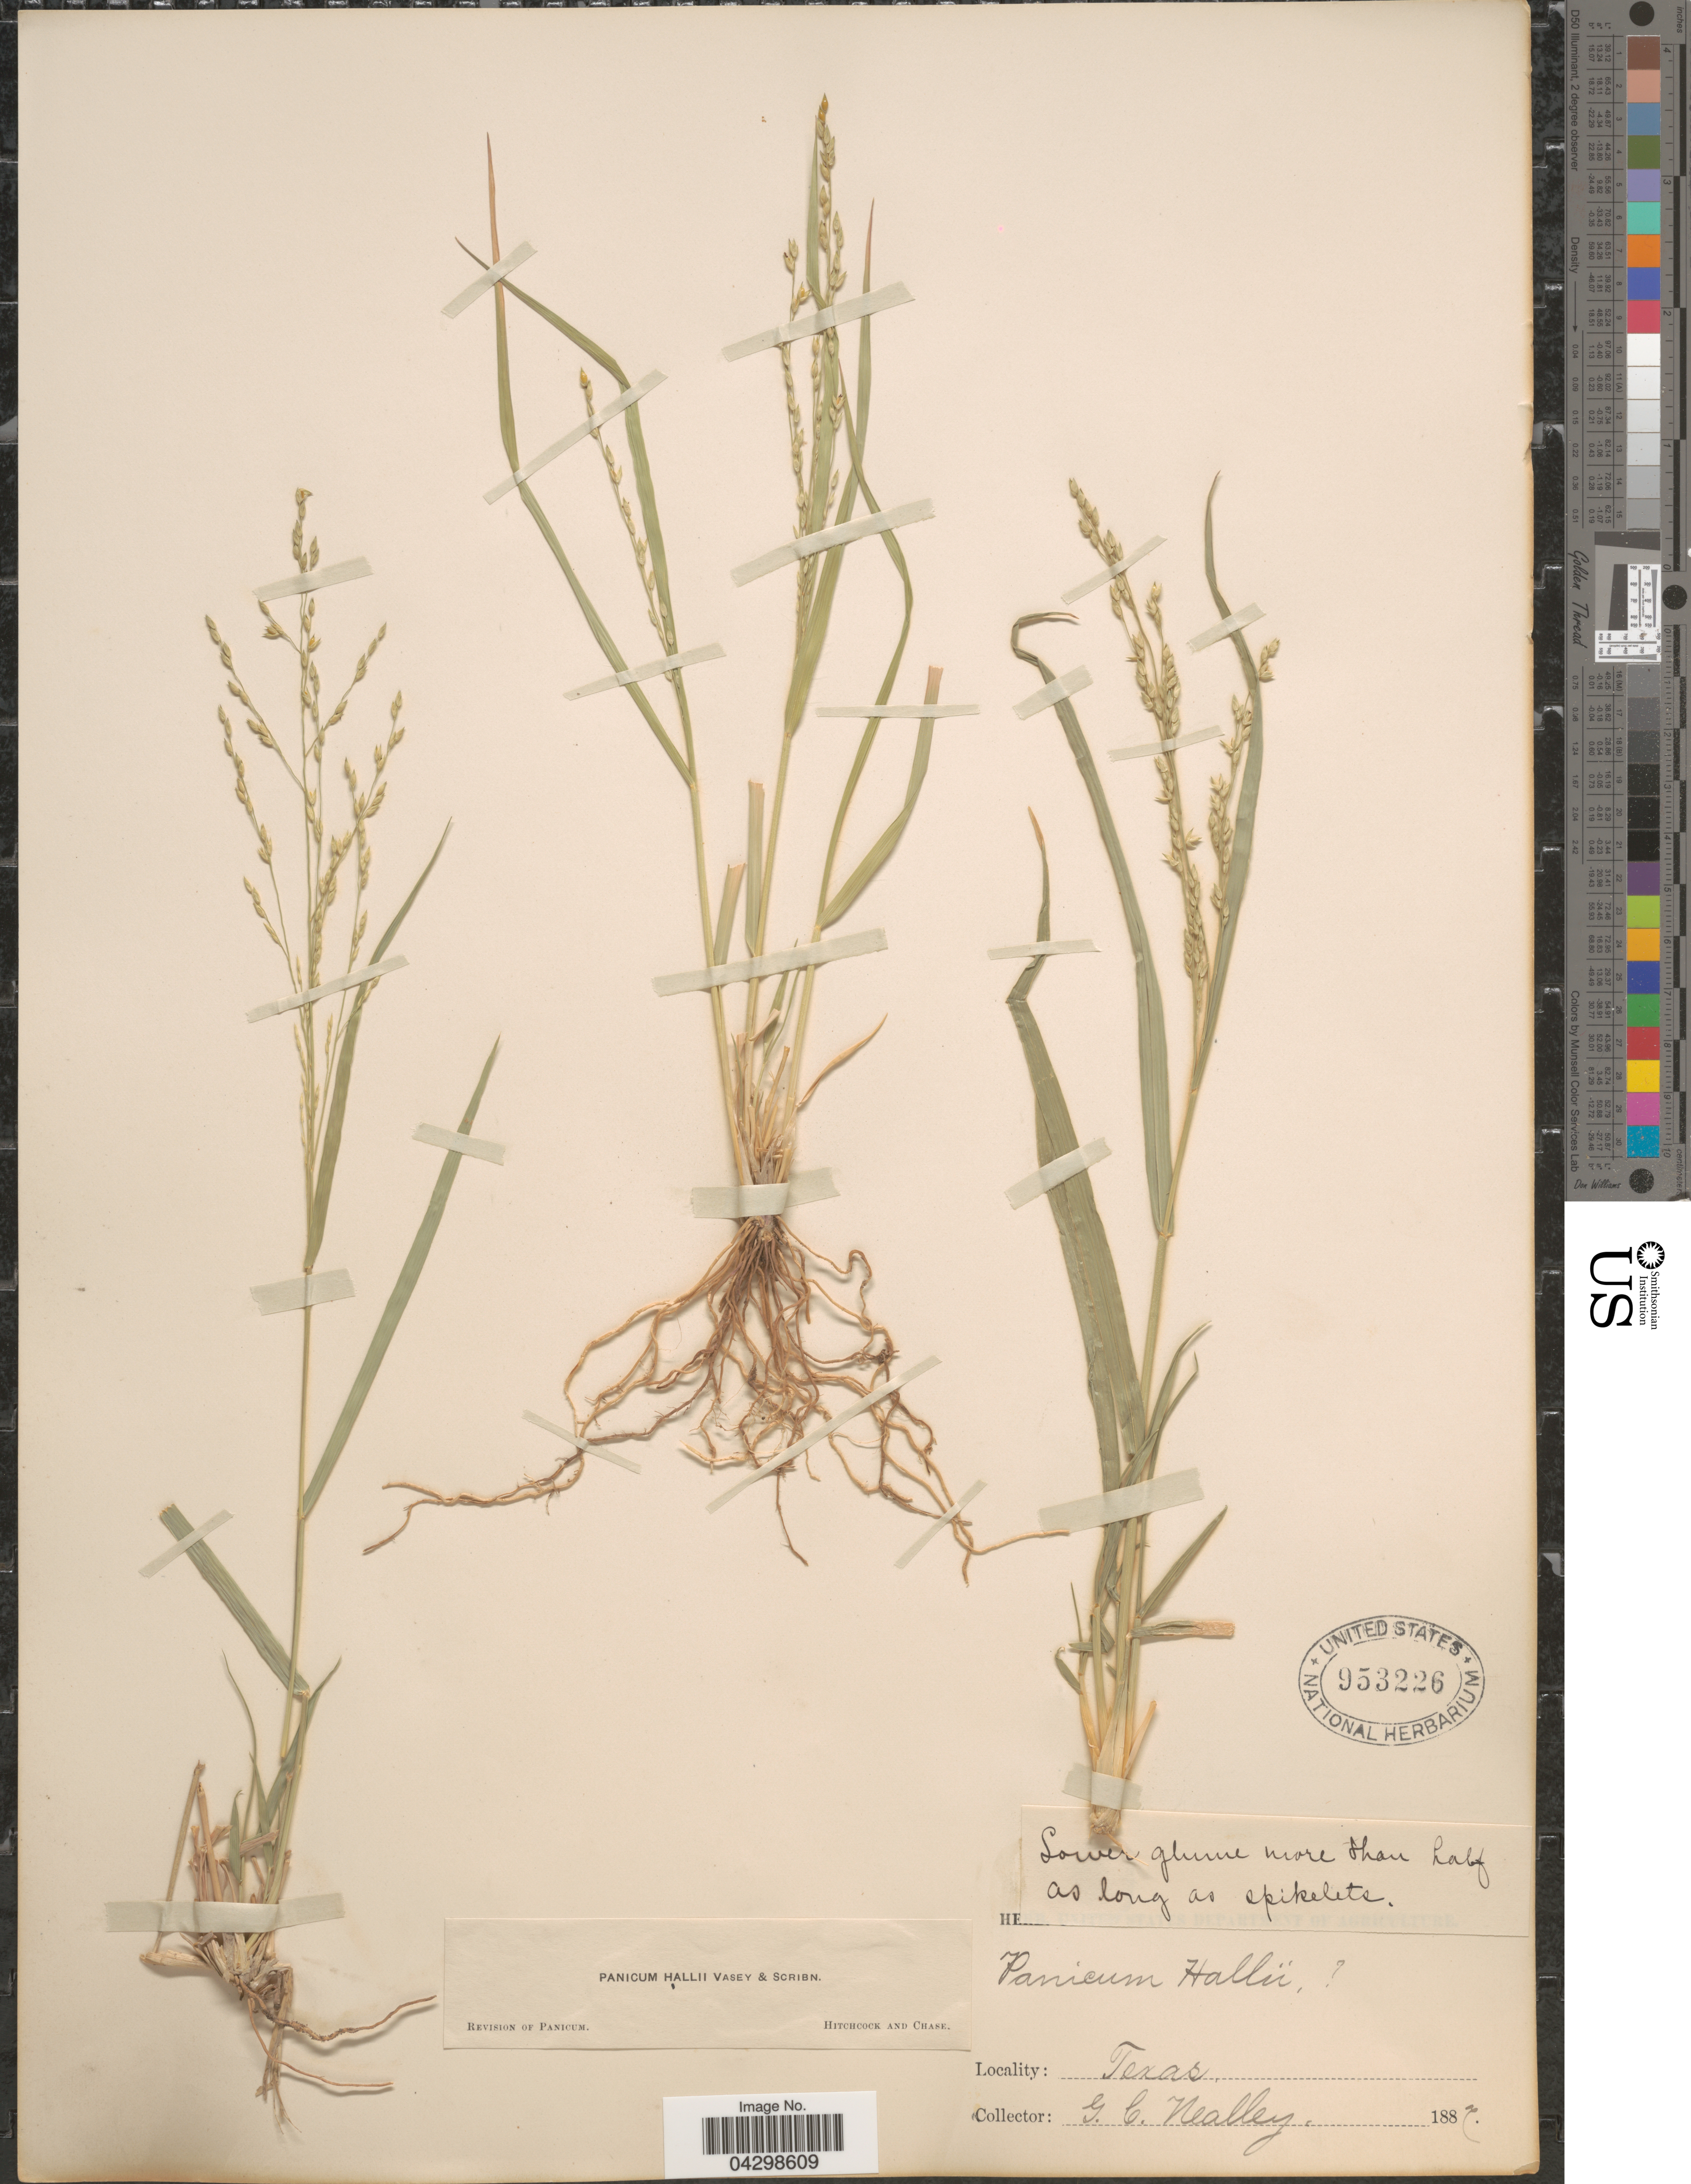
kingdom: Plantae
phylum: Tracheophyta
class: Liliopsida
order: Poales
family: Poaceae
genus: Panicum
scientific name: Panicum hallii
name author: Vasey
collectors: G. C. Nealley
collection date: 1887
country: United States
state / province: Texas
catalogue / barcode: US 953226